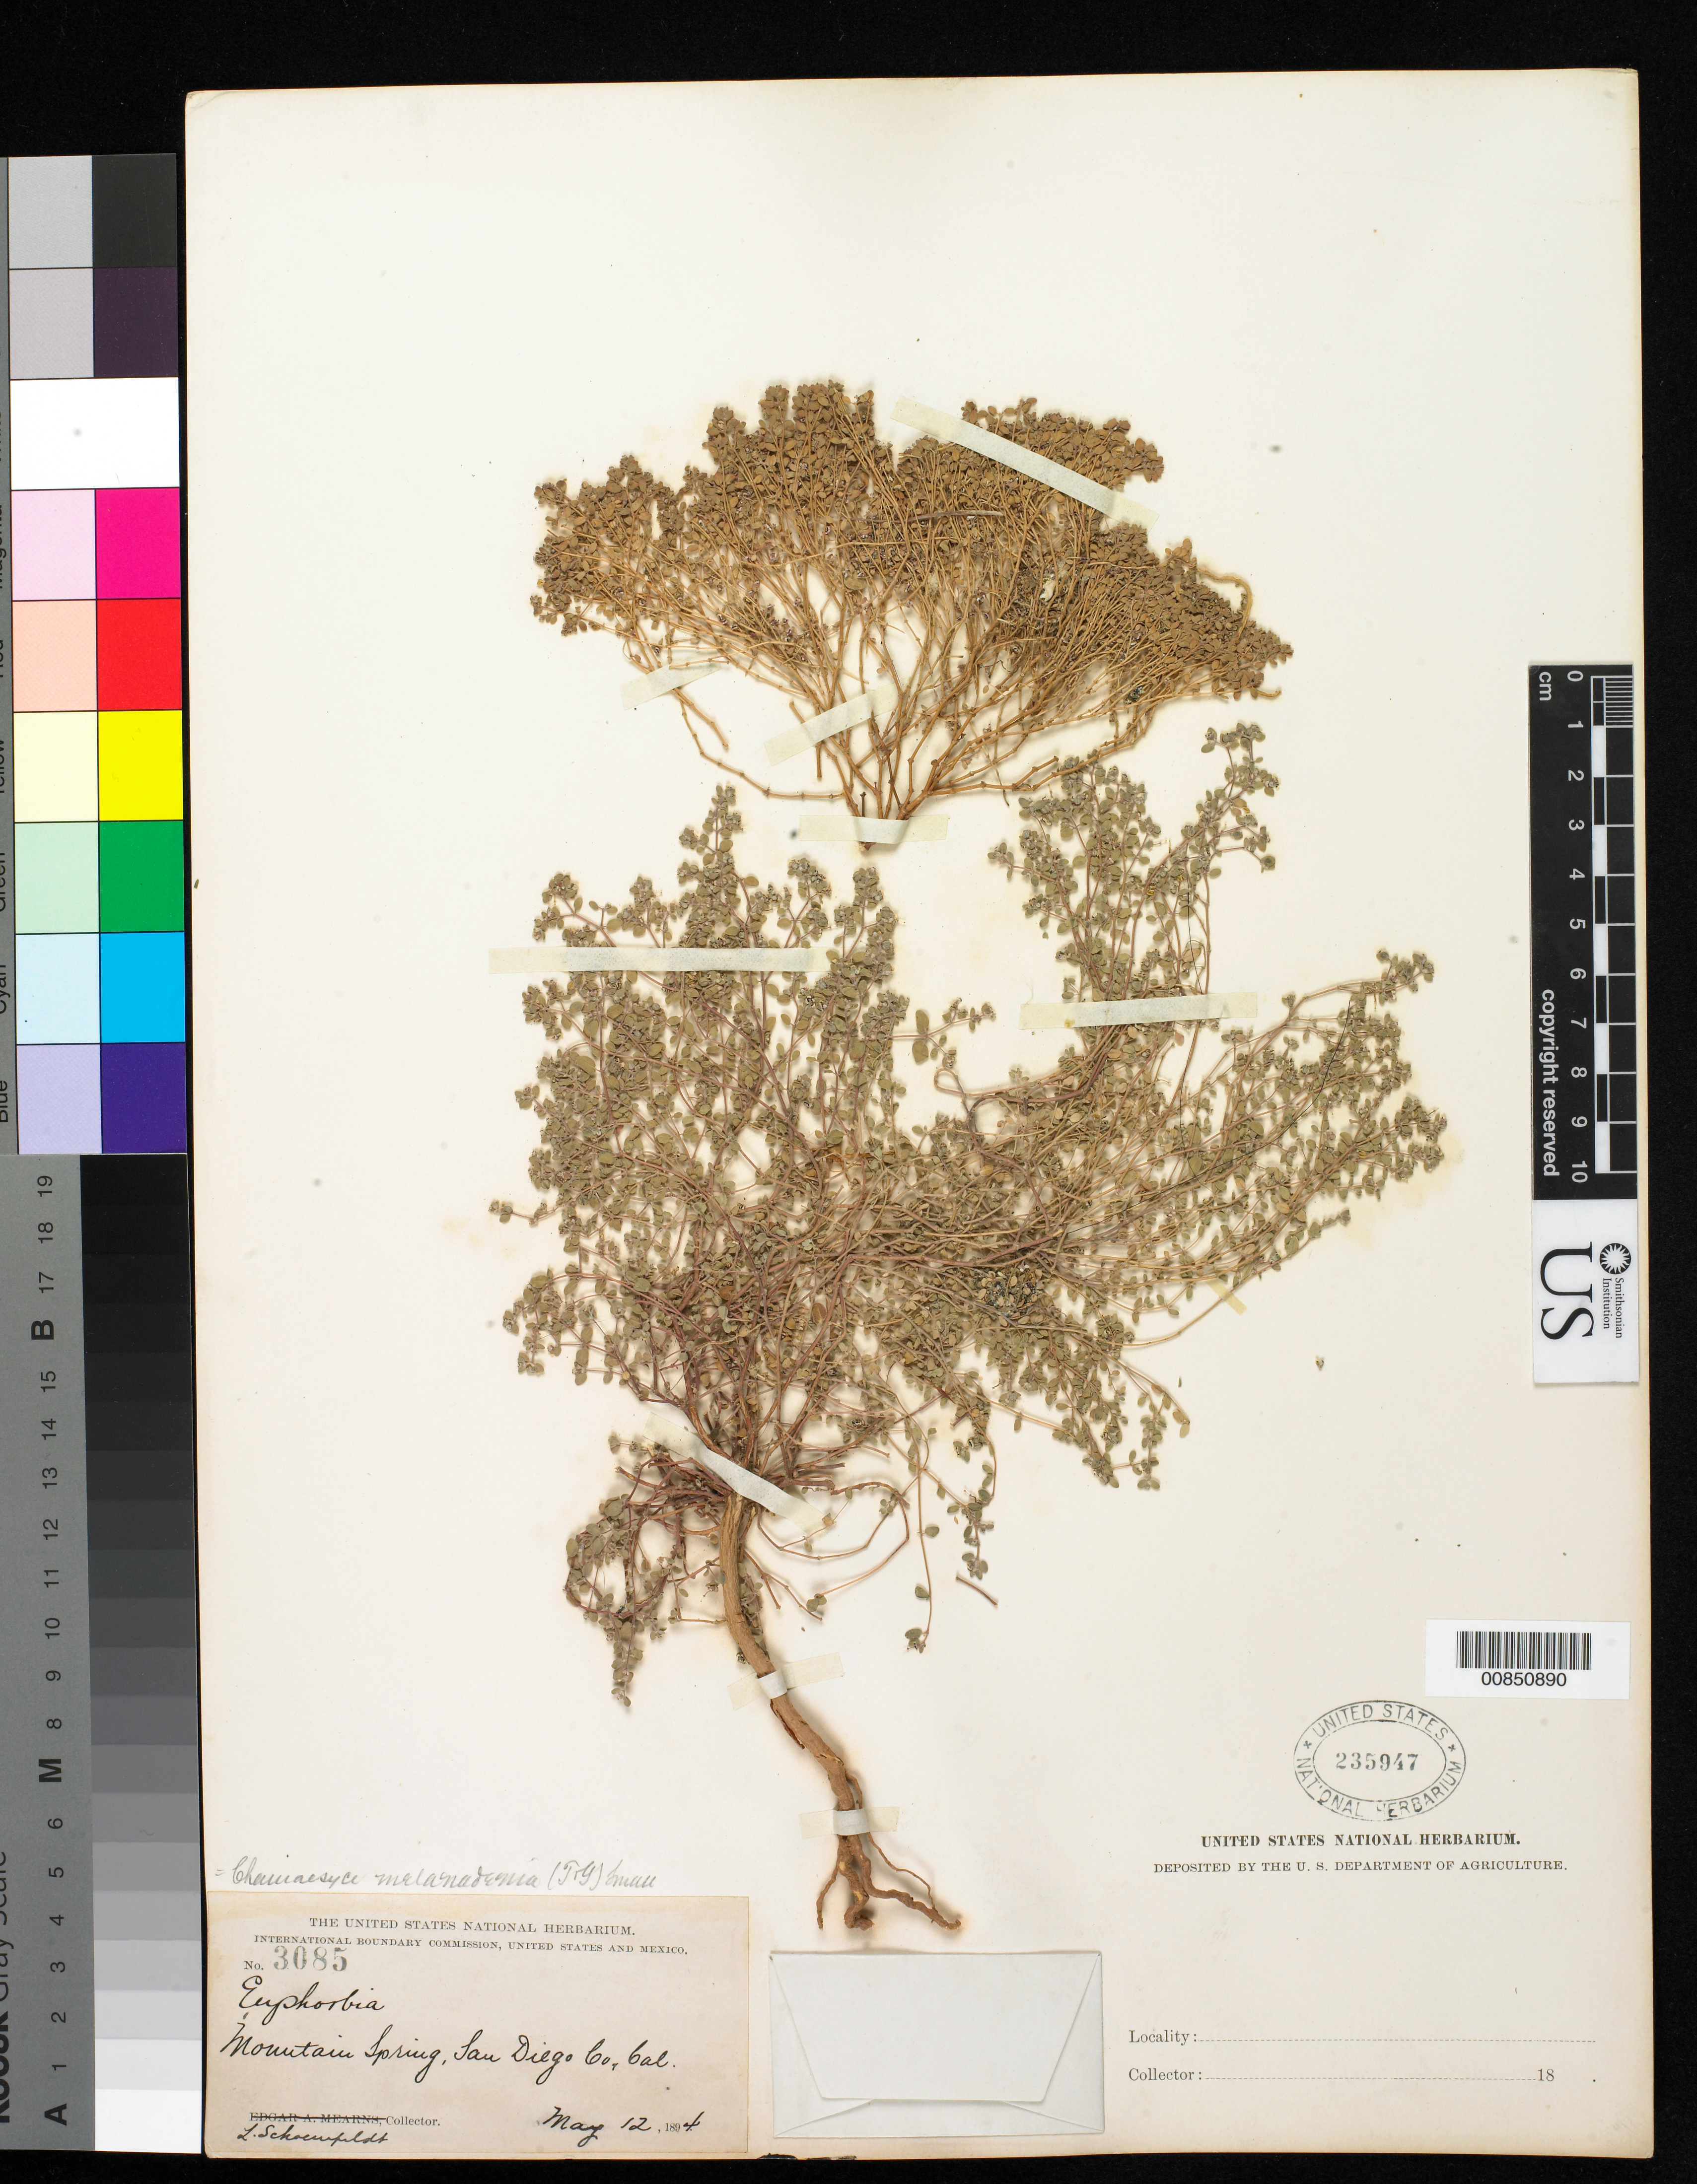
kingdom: Plantae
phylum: Tracheophyta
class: Magnoliopsida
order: Malpighiales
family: Euphorbiaceae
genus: Euphorbia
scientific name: Euphorbia melanadenia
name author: Torr.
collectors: L. Schoenfeldt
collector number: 3085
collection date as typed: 12 May 1894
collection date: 1894-05-12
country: United States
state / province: California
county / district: San Diego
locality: Mountain Spring, San Diego County, California.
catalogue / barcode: US 235947